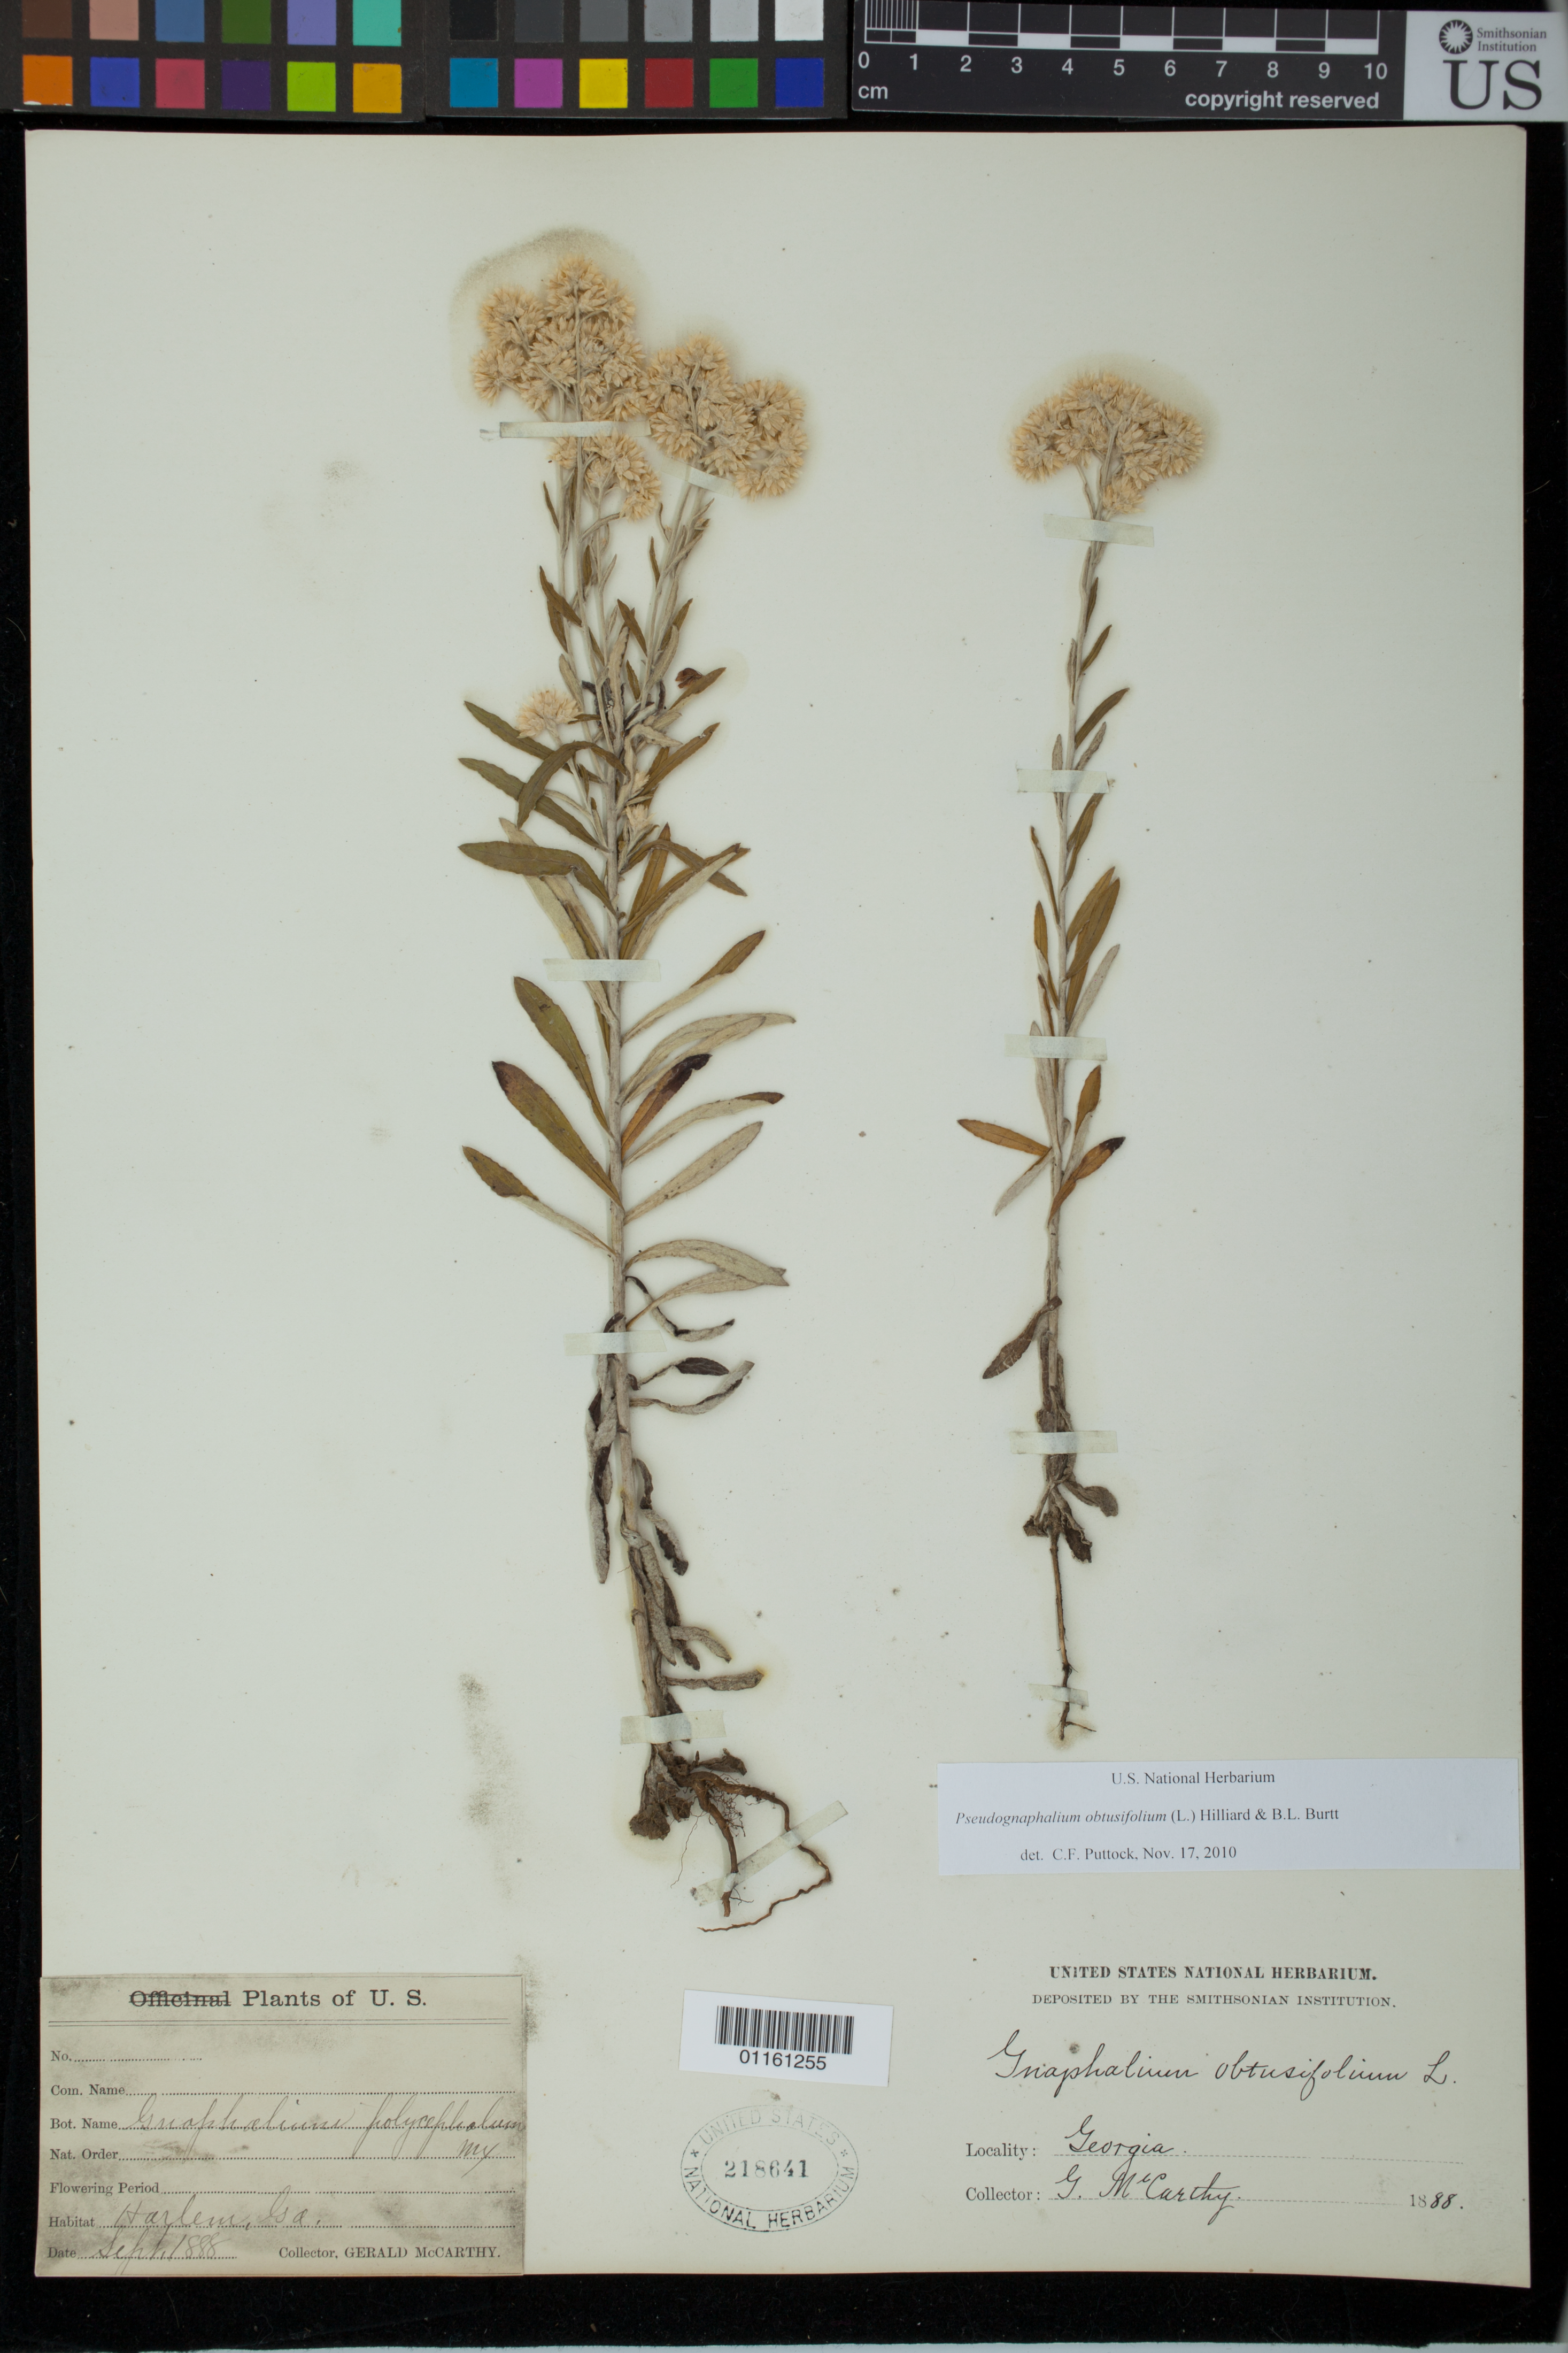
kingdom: Plantae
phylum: Tracheophyta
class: Magnoliopsida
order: Asterales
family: Asteraceae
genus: Pseudognaphalium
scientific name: Pseudognaphalium obtusifolium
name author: (L.) Hilliard & B.L. Burtt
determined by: Puttock, C. F.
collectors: G. McCarthy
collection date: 1888-09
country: United States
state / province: Georgia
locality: Harlem.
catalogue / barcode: US 218641